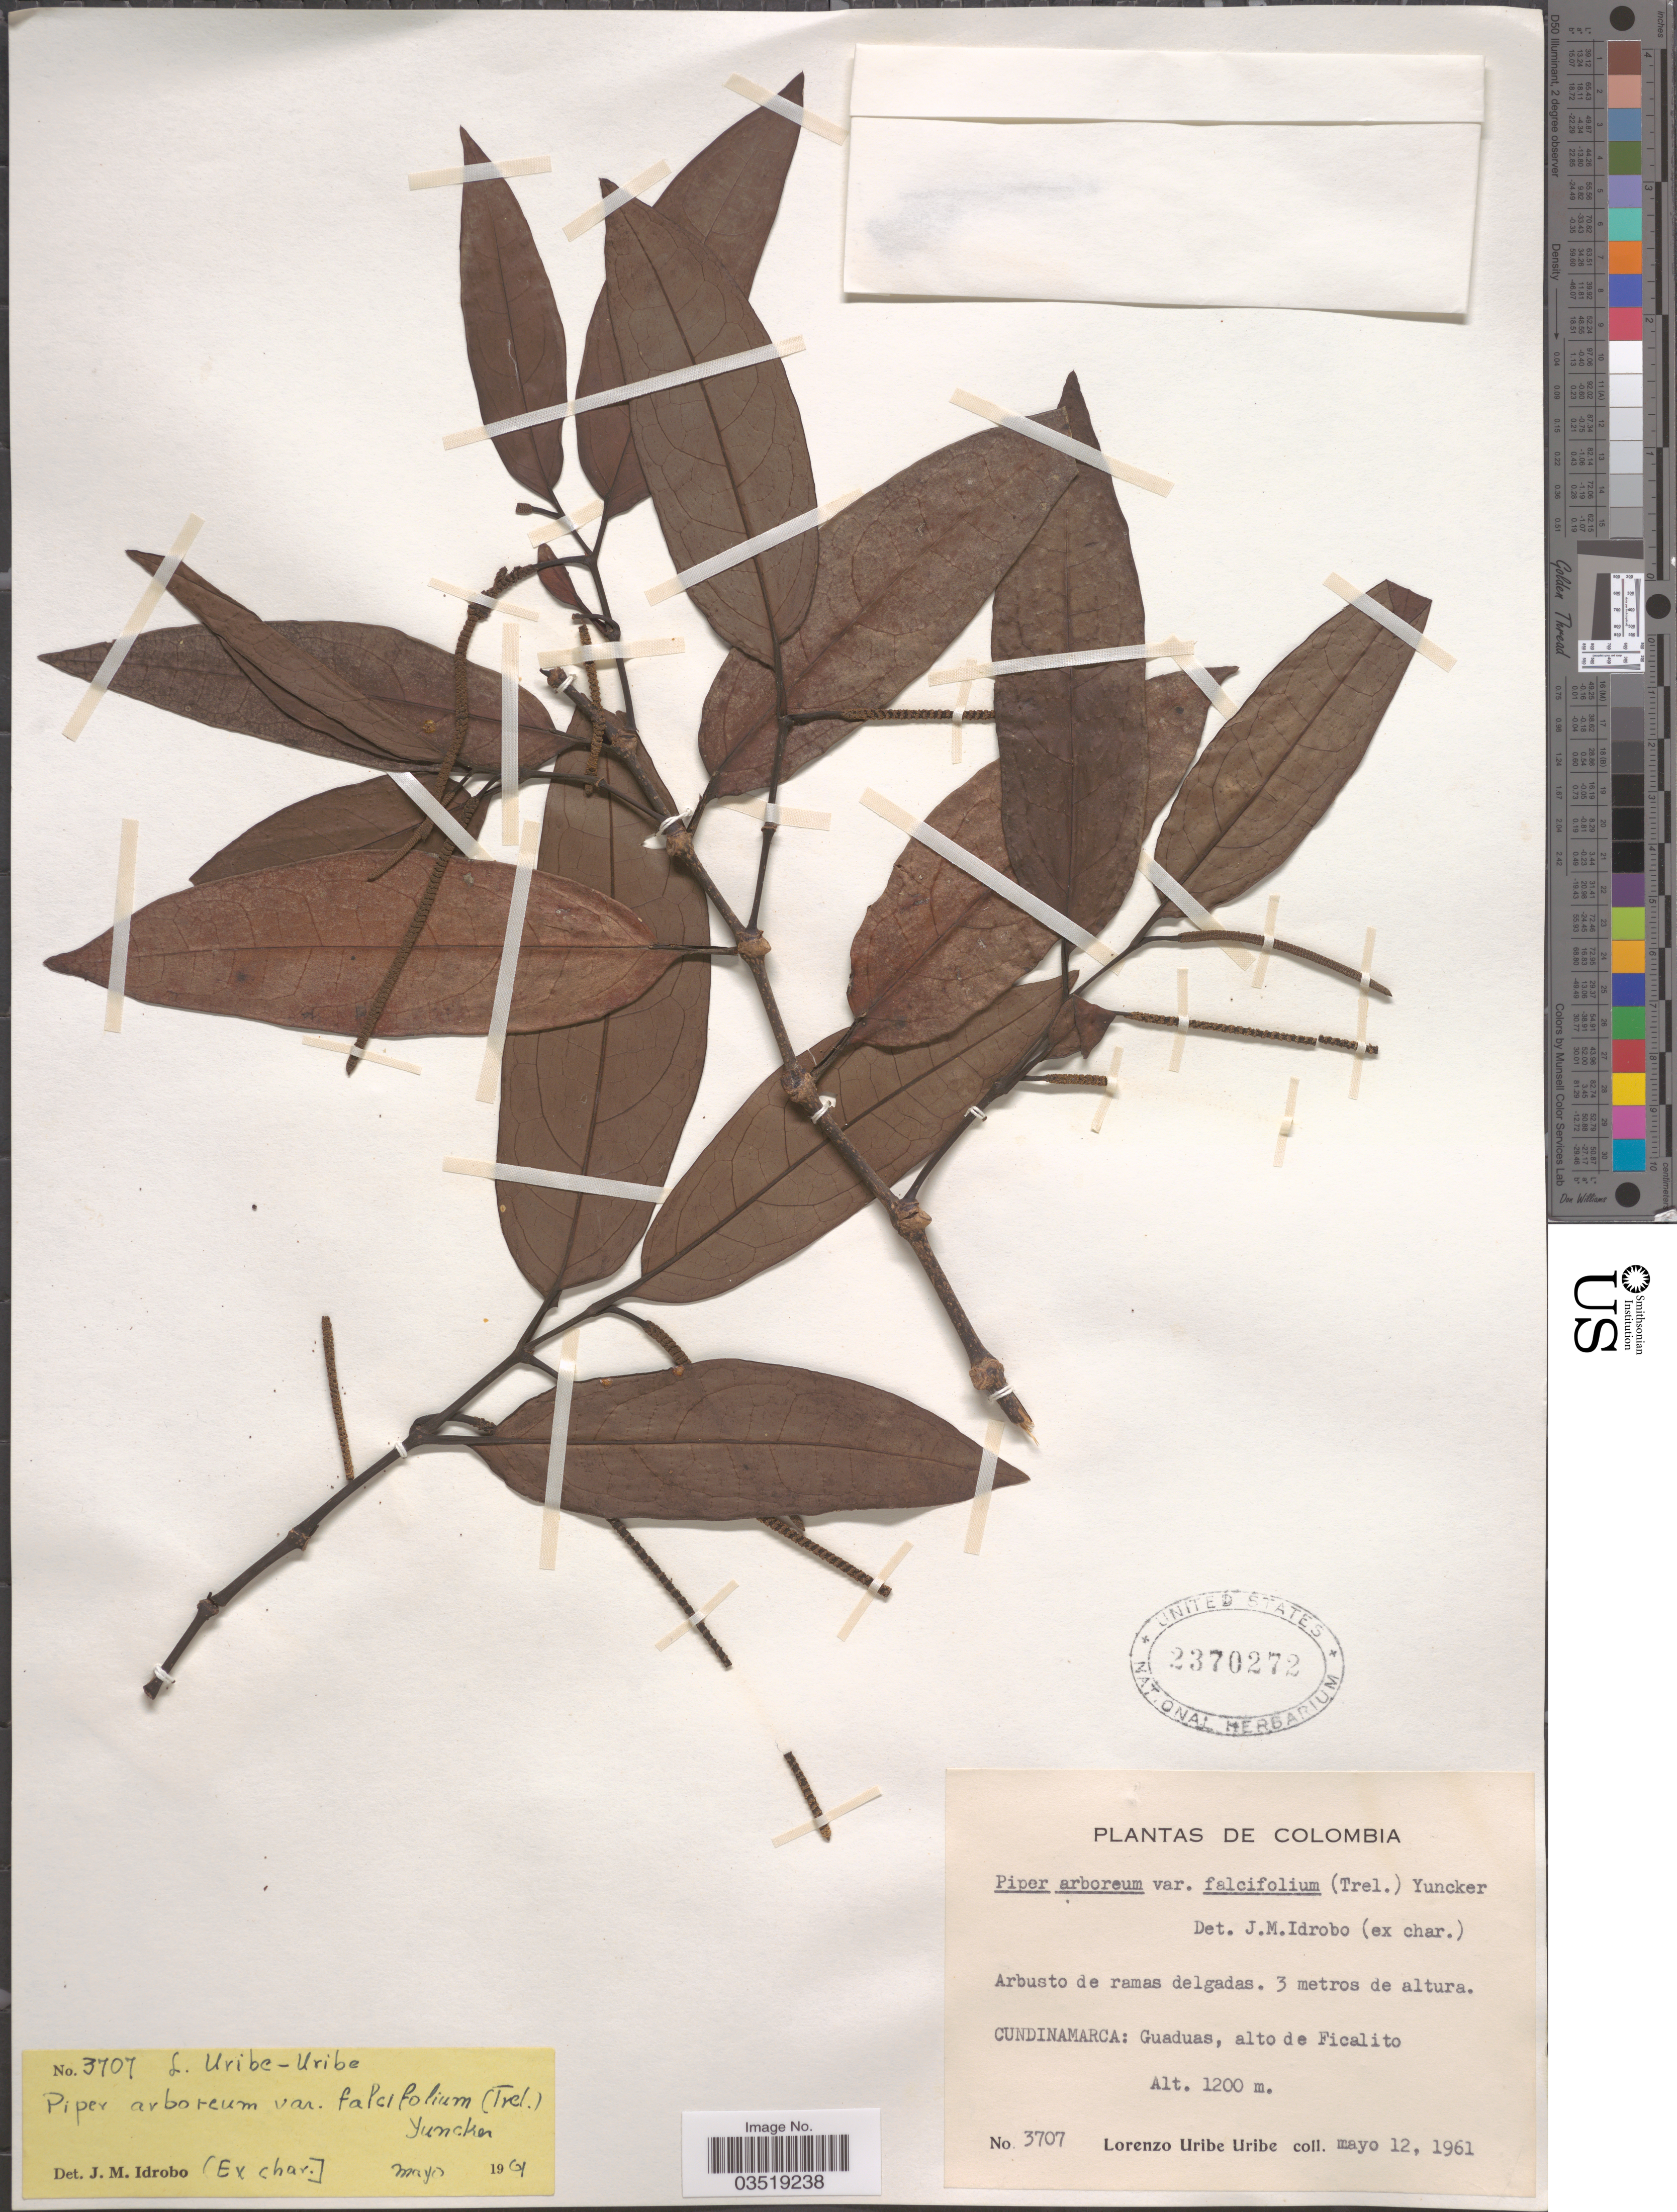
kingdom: Plantae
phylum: Tracheophyta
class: Magnoliopsida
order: Piperales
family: Piperaceae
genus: Piper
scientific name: Piper arboreum var. arboreum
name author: Aubl.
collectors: L. Uribe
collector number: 3707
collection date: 1961-05-12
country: Colombia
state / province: Cundinamarca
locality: Guaduas, alto de Ficalito.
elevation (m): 1200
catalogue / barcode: US 2370272